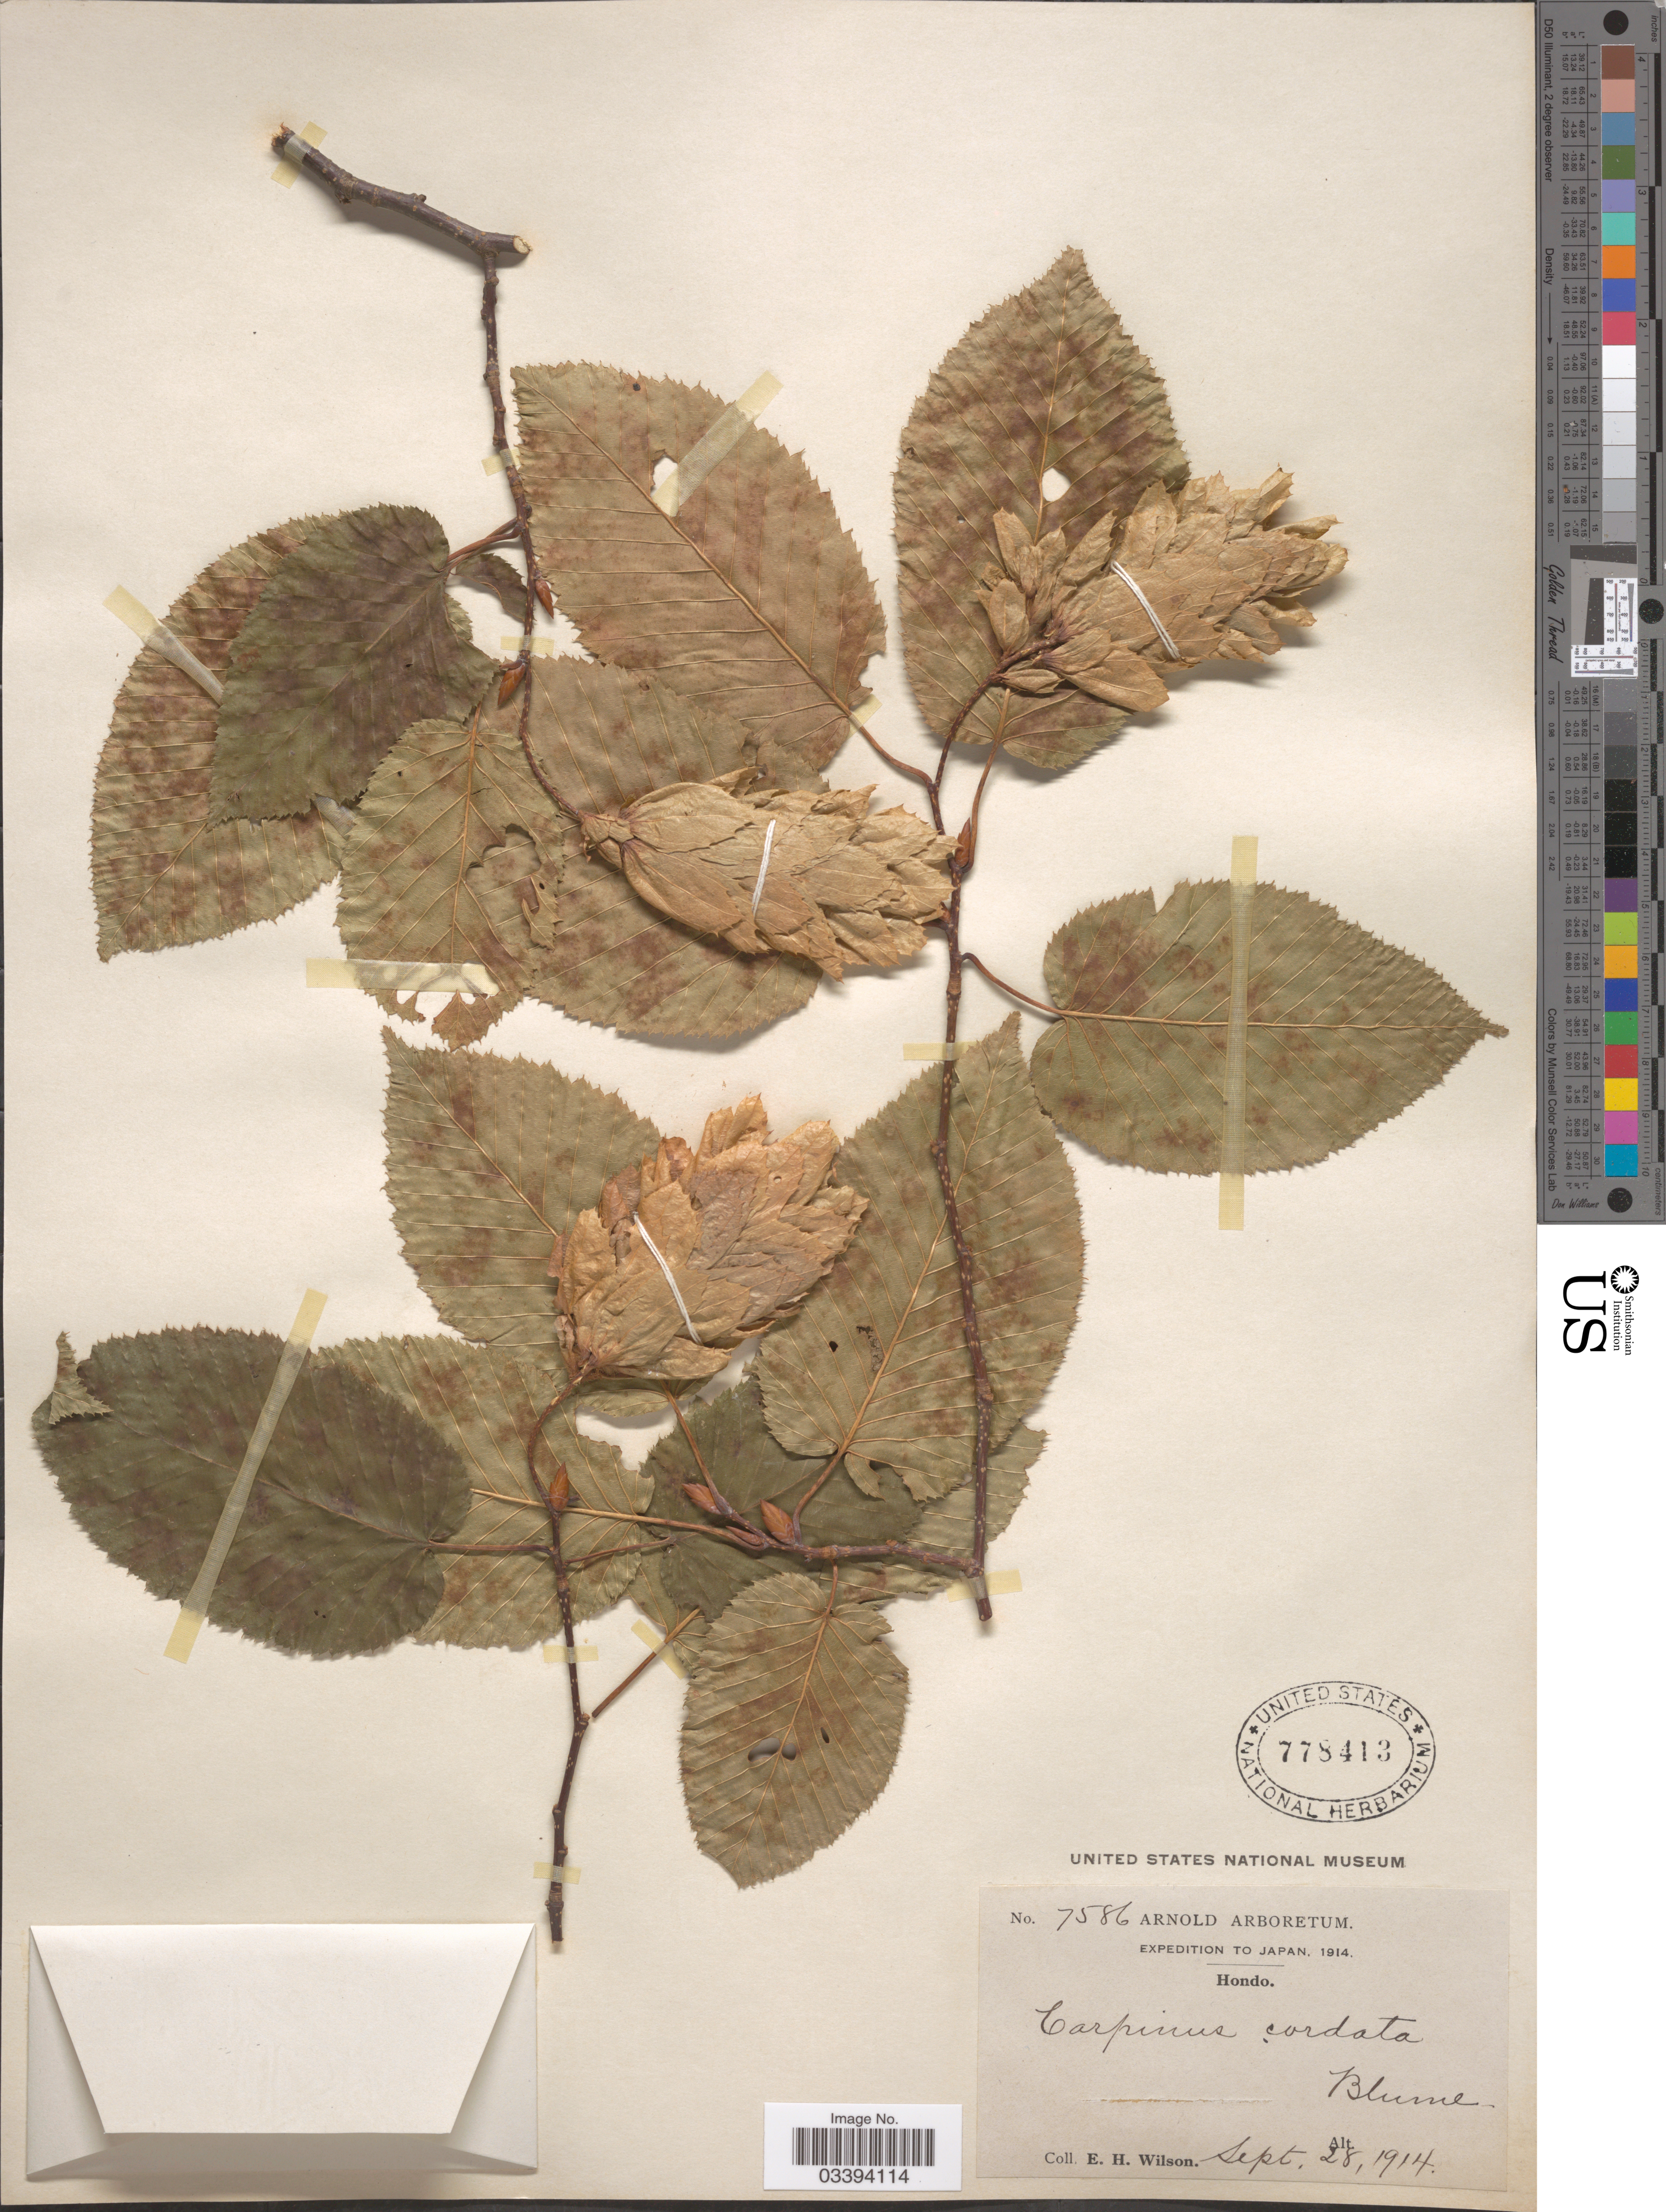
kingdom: Plantae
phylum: Tracheophyta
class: Magnoliopsida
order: Fagales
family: Betulaceae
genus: Carpinus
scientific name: Carpinus cordata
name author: Blume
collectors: E. Wilson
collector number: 7586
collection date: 1914-09-28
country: Japan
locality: Hondo.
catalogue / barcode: US 778413